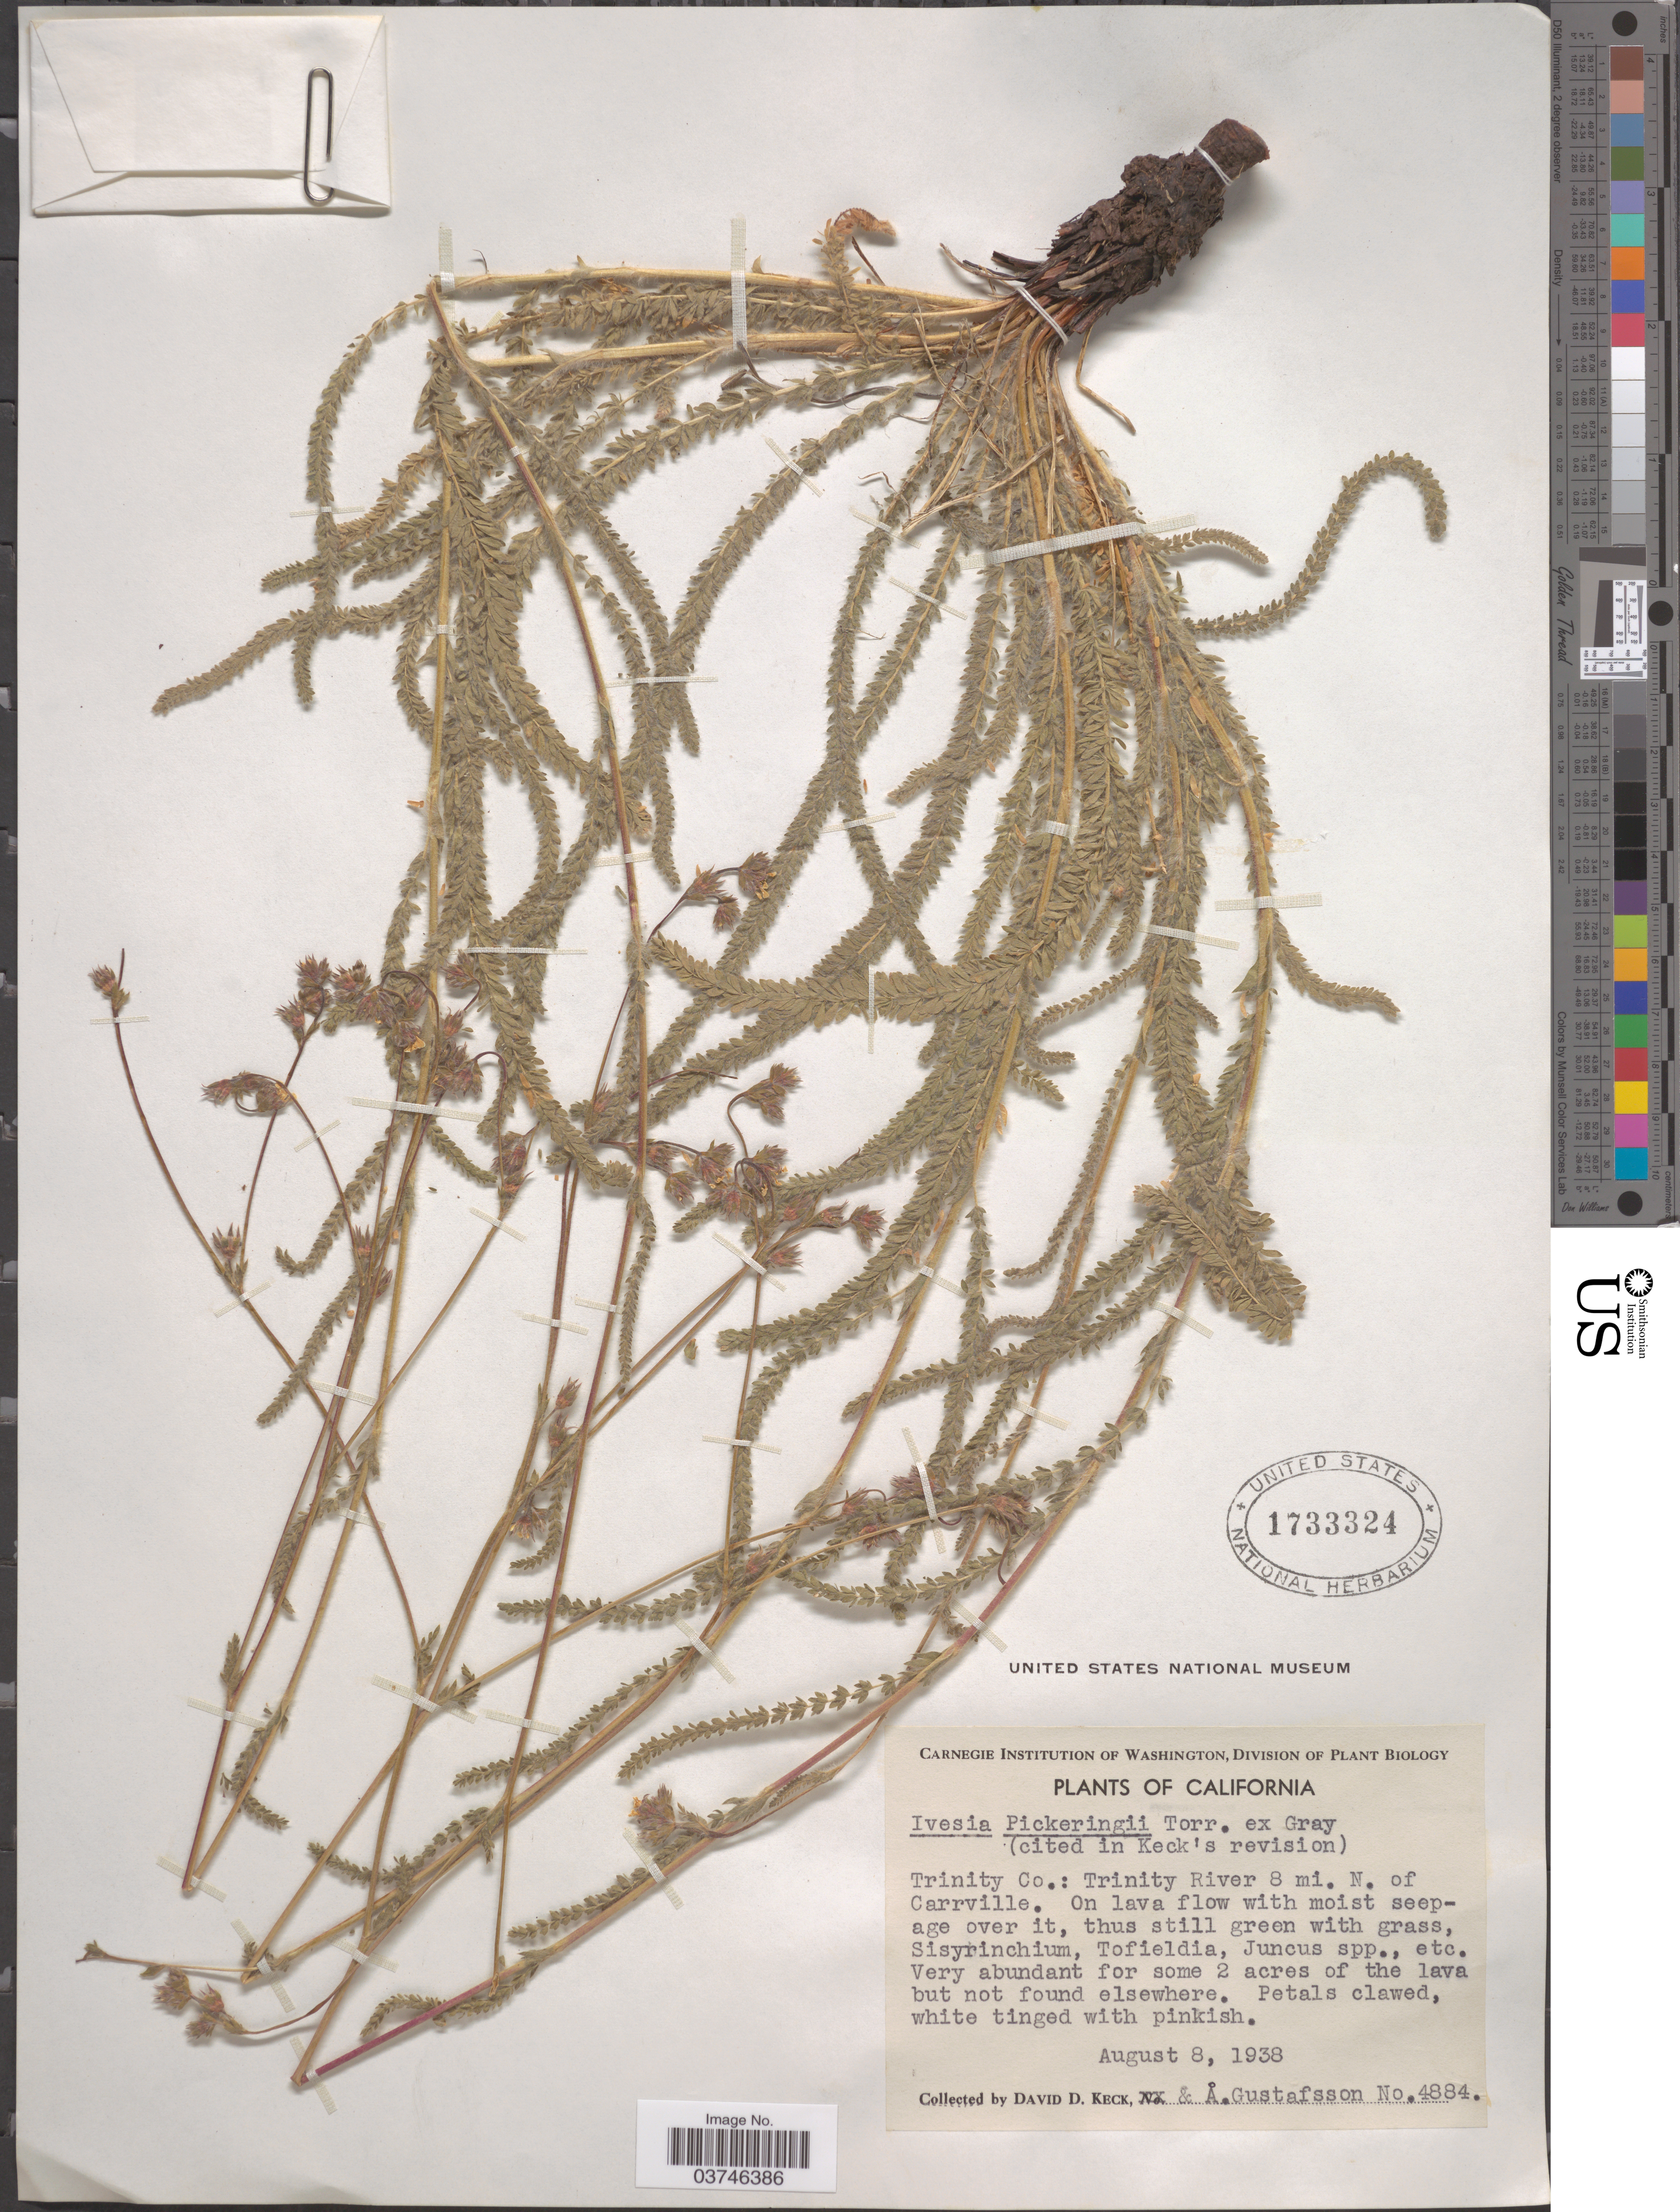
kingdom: Plantae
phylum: Tracheophyta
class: Magnoliopsida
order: Rosales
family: Rosaceae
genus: Potentilla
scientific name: Potentilla pickeringii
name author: (Torr. ex A. Gray) Greene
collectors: D. D. Keck & A. Gustafsson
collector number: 4884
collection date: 1938-08-08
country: United States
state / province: California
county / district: Trinity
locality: Trinity Co.: Trinity River 8 mi. N. of Carrville.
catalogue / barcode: US 1733324